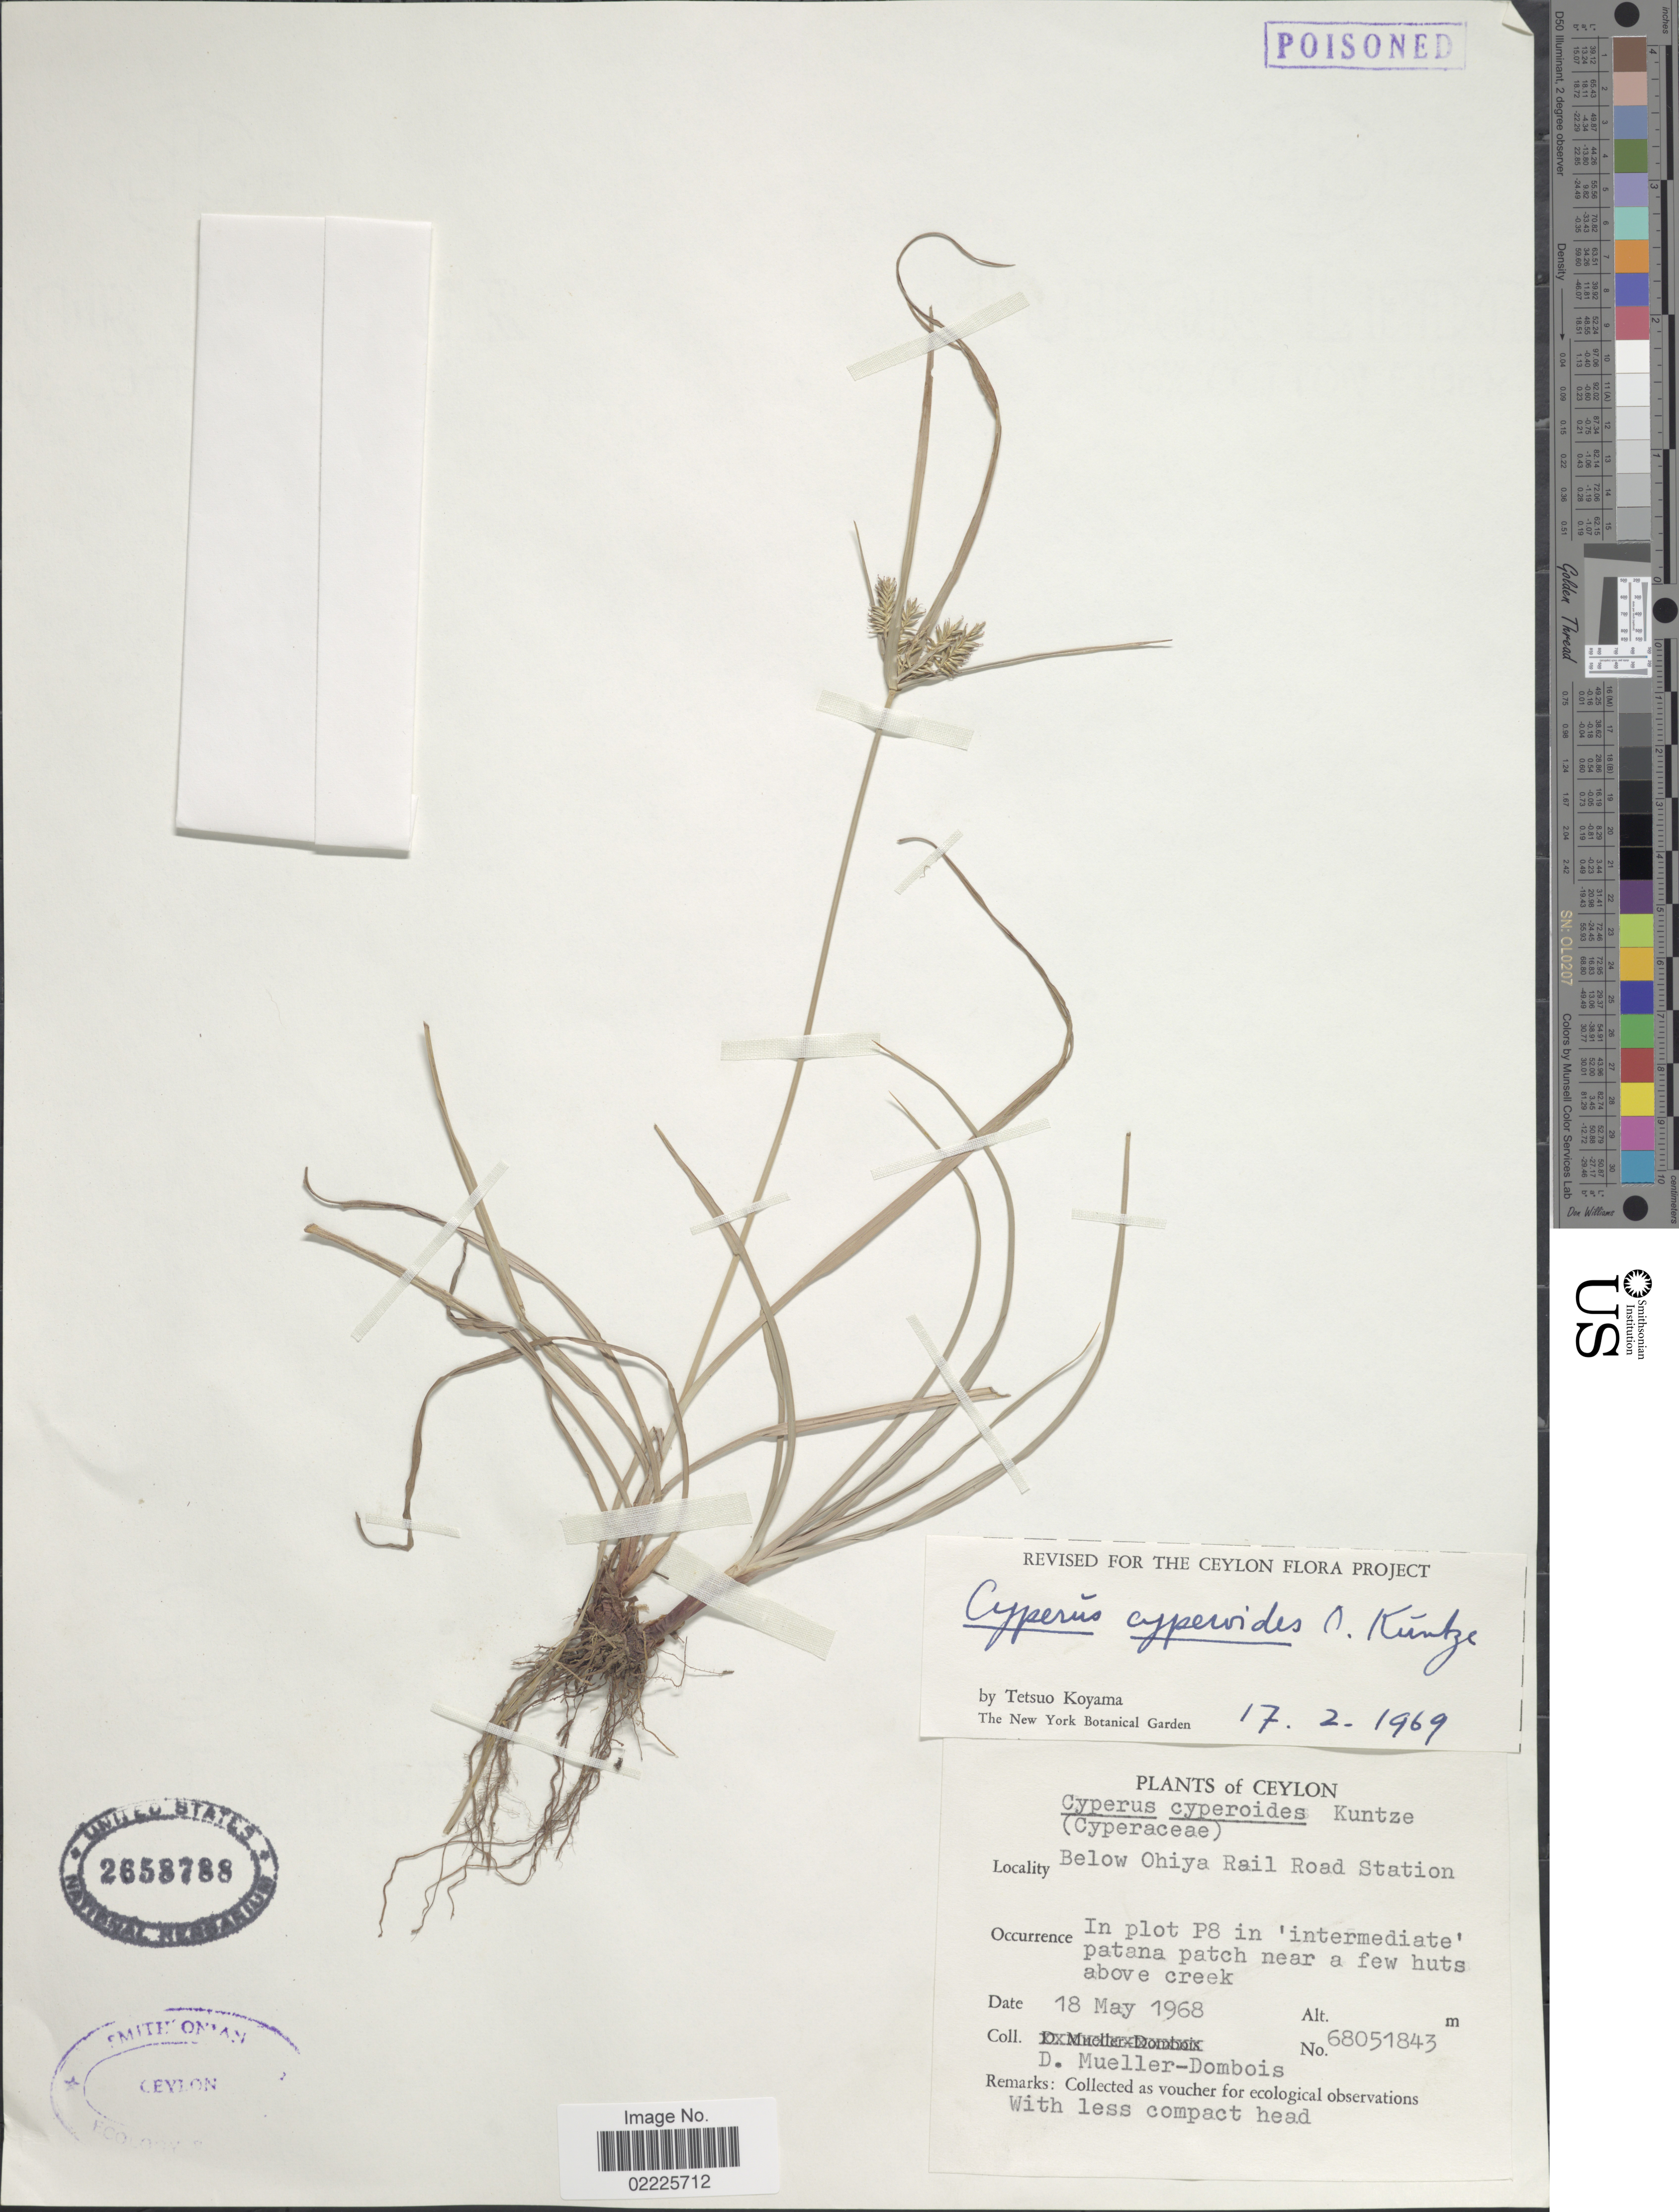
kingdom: Plantae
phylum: Tracheophyta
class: Liliopsida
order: Poales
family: Cyperaceae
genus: Cyperus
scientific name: Cyperus cyperoides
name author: (L.) Kuntze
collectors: D. Mueller-Dombois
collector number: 68051843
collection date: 1968-05-18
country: Sri Lanka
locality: Ceylon, Below Ohiya Rail Road Station, In plot P8 in 'intermediate'patana patch near a few huts above creek.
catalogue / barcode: US 2658788